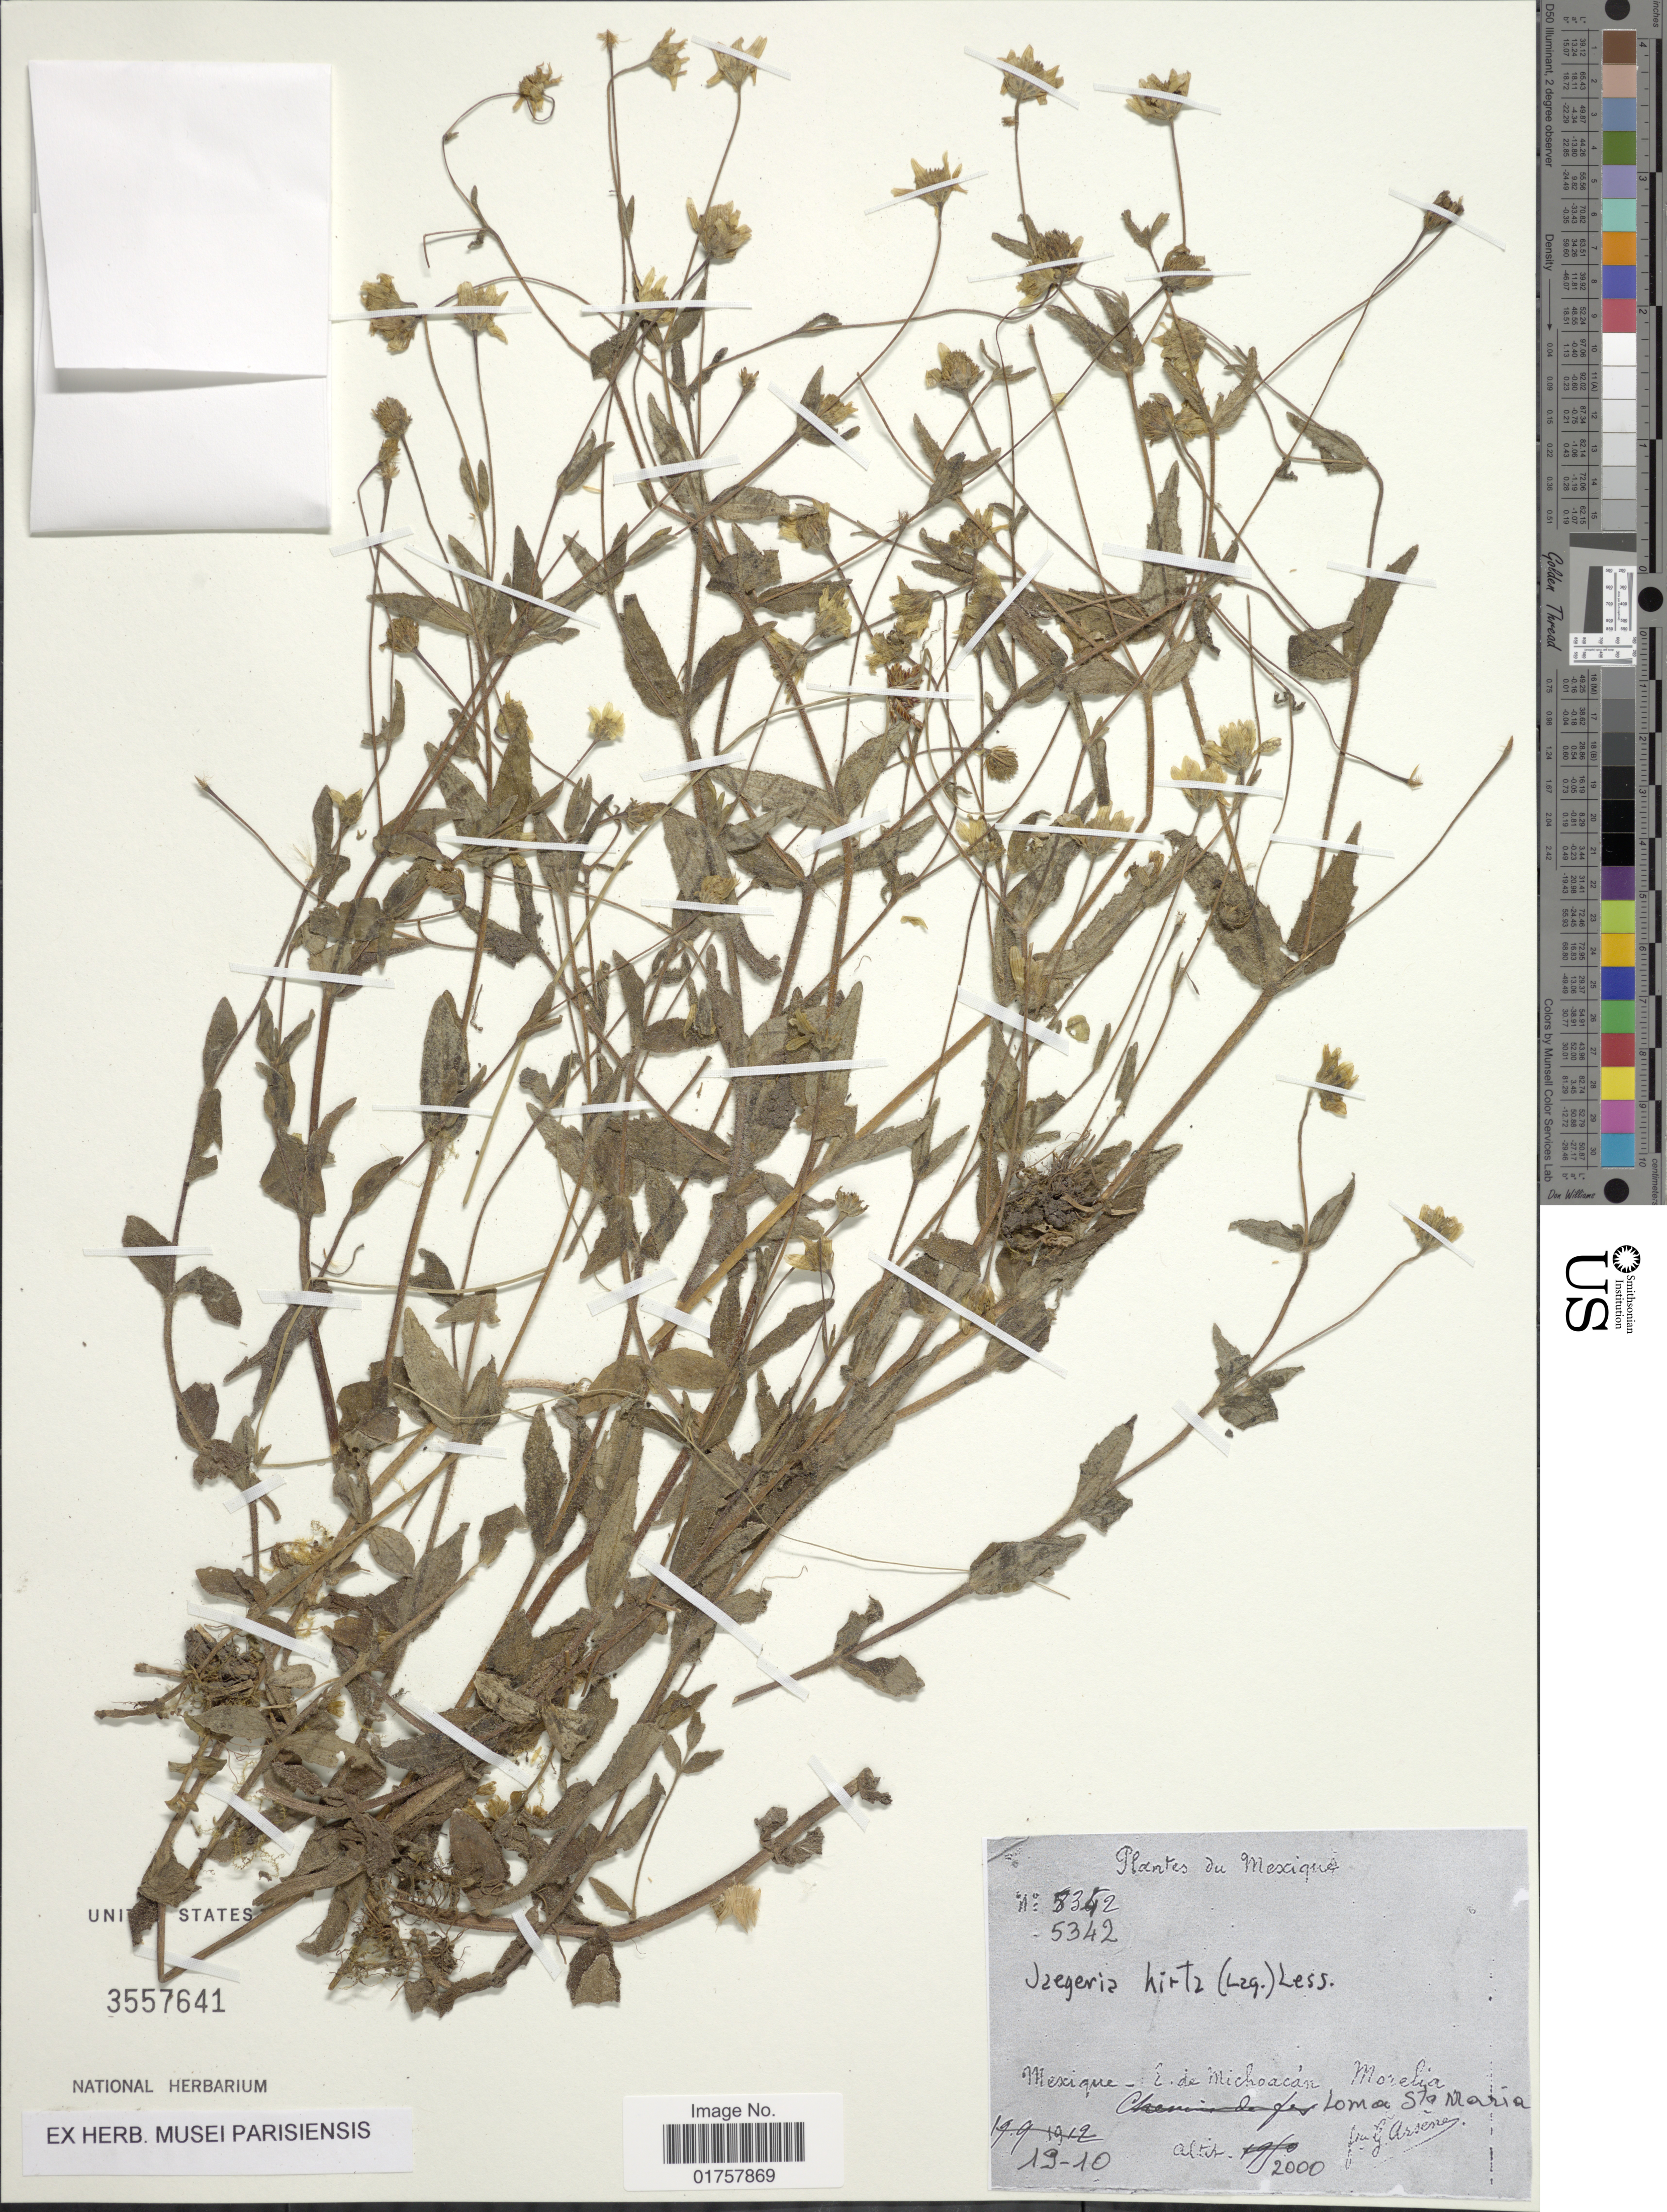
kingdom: Plantae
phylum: Tracheophyta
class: Magnoliopsida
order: Asterales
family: Asteraceae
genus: Jaegeria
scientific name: Jaegeria hirta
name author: (Lag.) Less.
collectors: Bro. G. Arsène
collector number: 5342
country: Mexico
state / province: Michoacán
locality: Morelia, Loma Sta Maria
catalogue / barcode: US 3557641